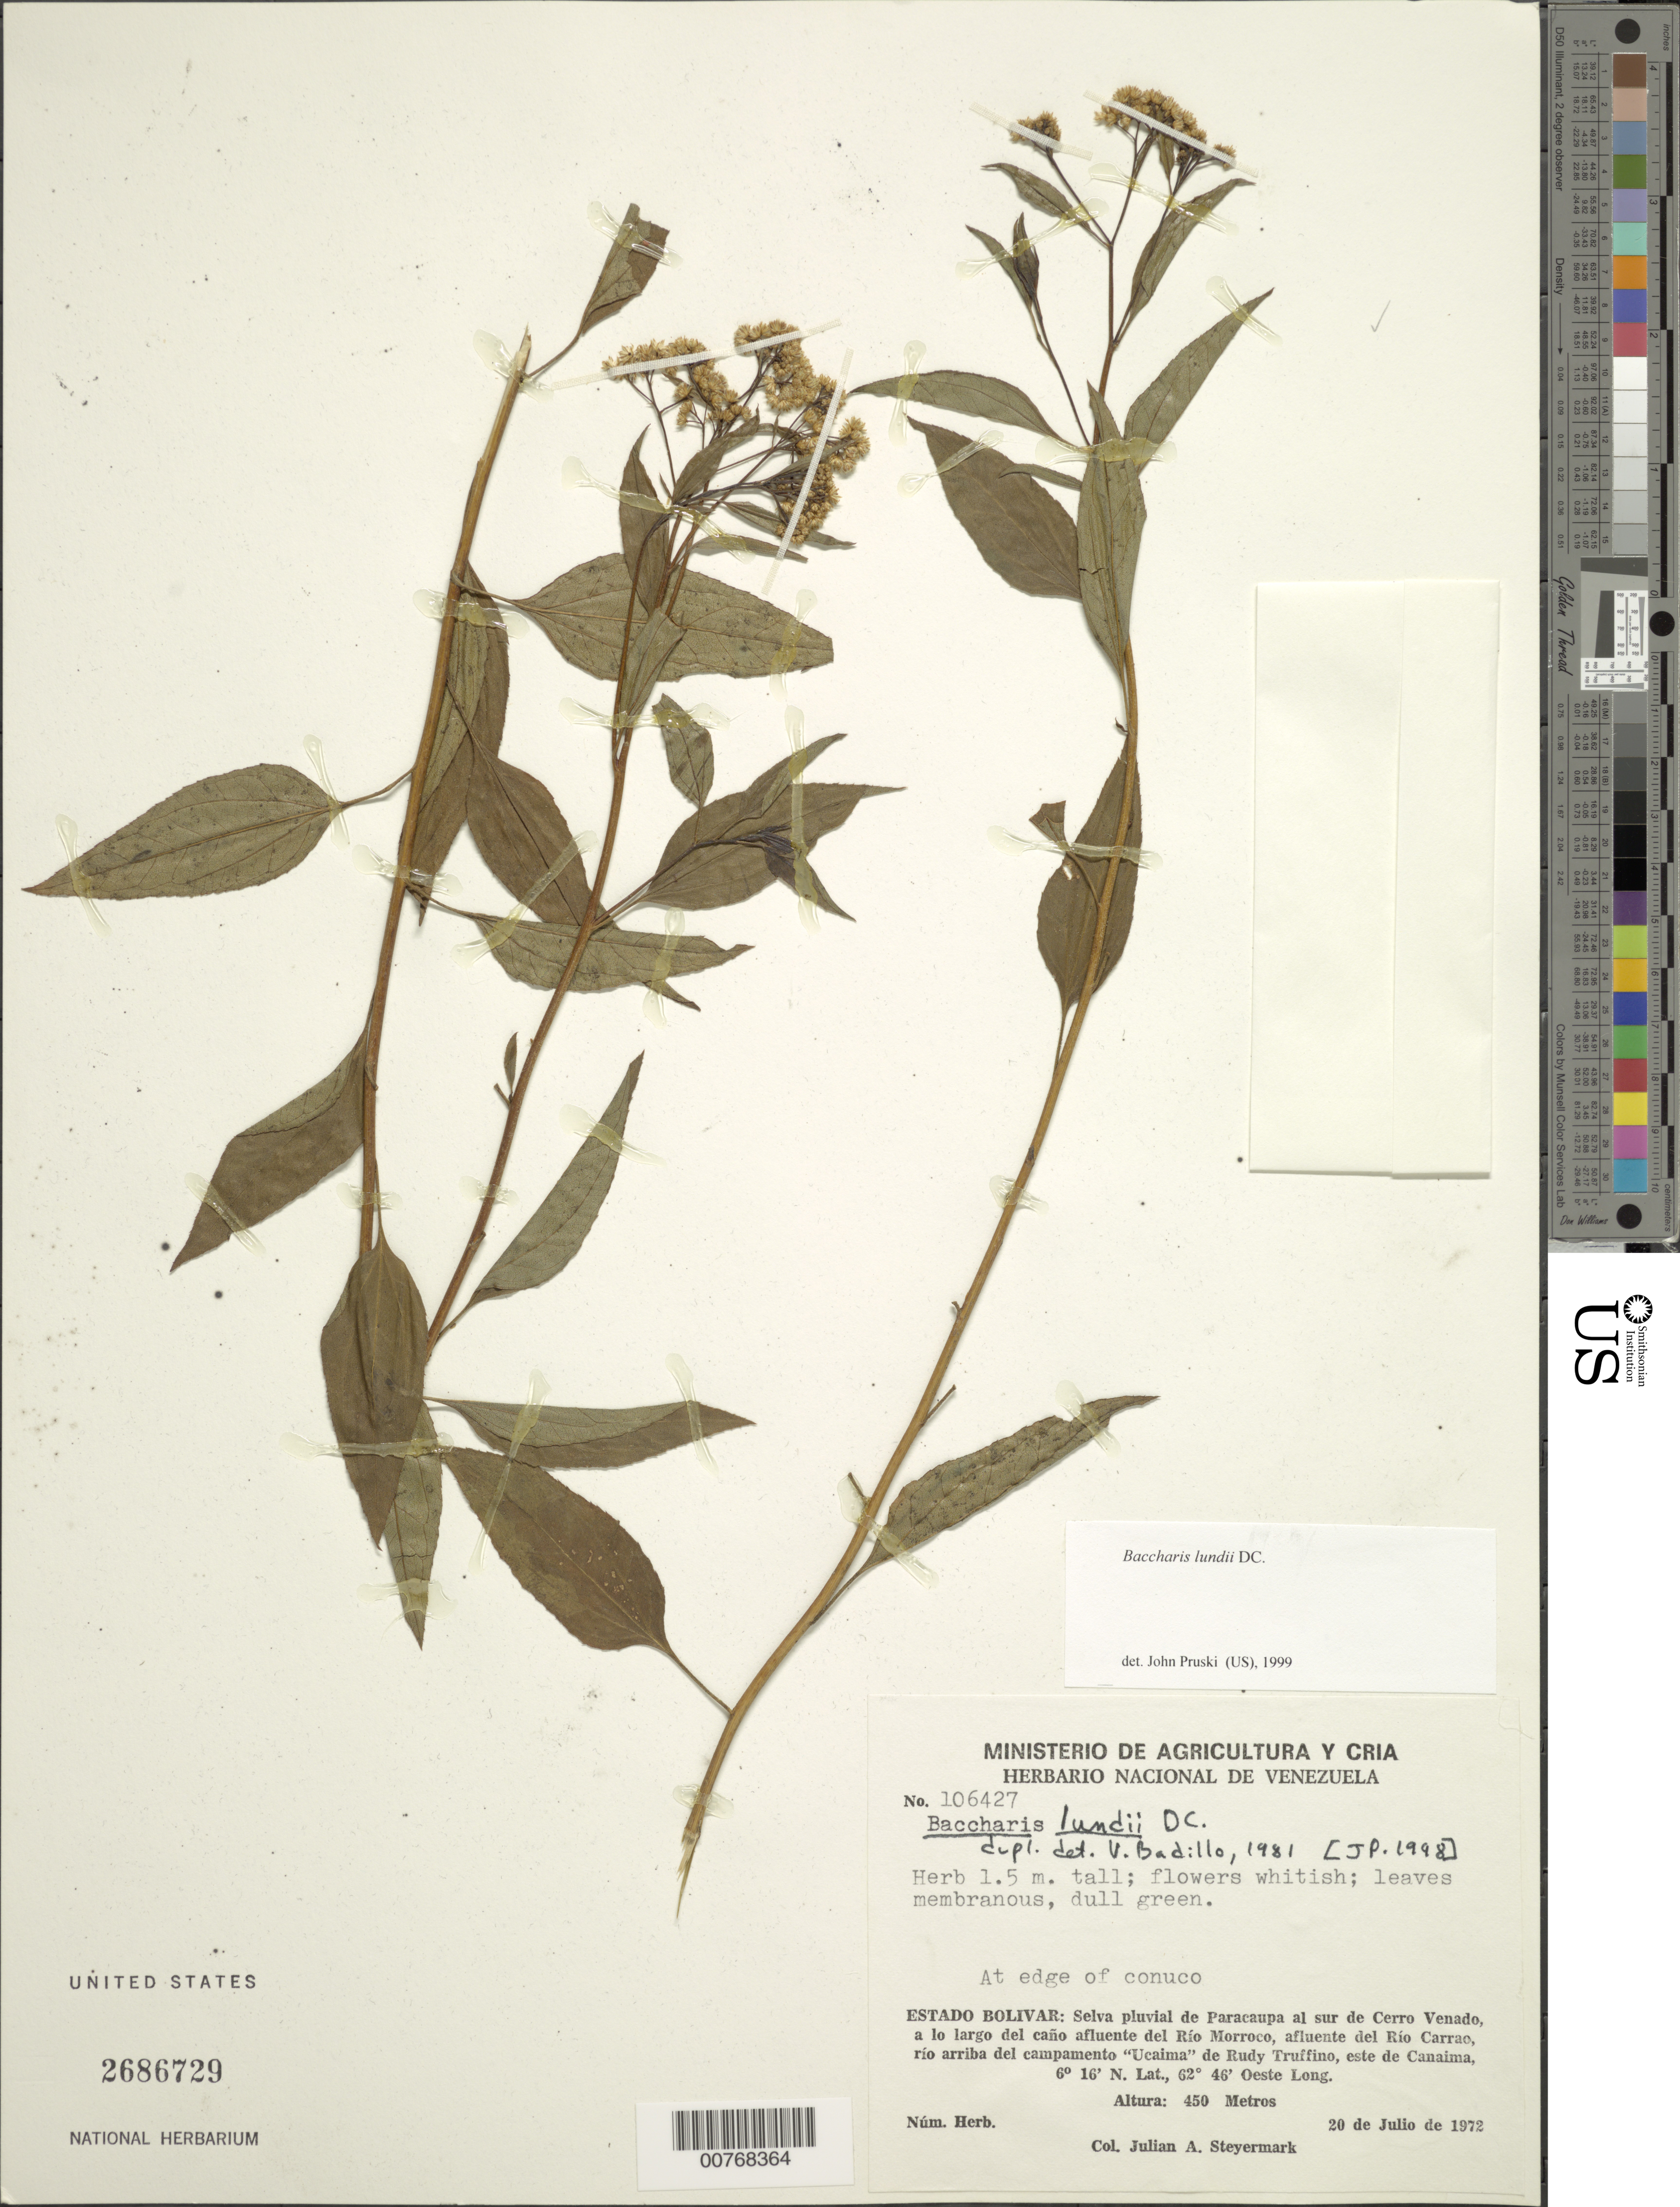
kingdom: Plantae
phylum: Tracheophyta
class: Magnoliopsida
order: Asterales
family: Asteraceae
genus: Baccharis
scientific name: Baccharis lundii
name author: DC.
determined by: Badillo, V. M.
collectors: J. Steyermark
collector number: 106427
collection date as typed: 19-Jul-72 to 20-Jul-72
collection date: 1972-07-19/1972-07-20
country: Venezuela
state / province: Bolívar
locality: Campamento "Ucaima" de Rudy Truffino, Río Carrao, SE of Canaima; Selva de Paracaupa al sur de Cerro Venado a lo largo del cano affl. del Río Morroco, affl. Del Río Carrao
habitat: Selva pluvial, at edge of conuco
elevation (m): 450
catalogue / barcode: US 2686729